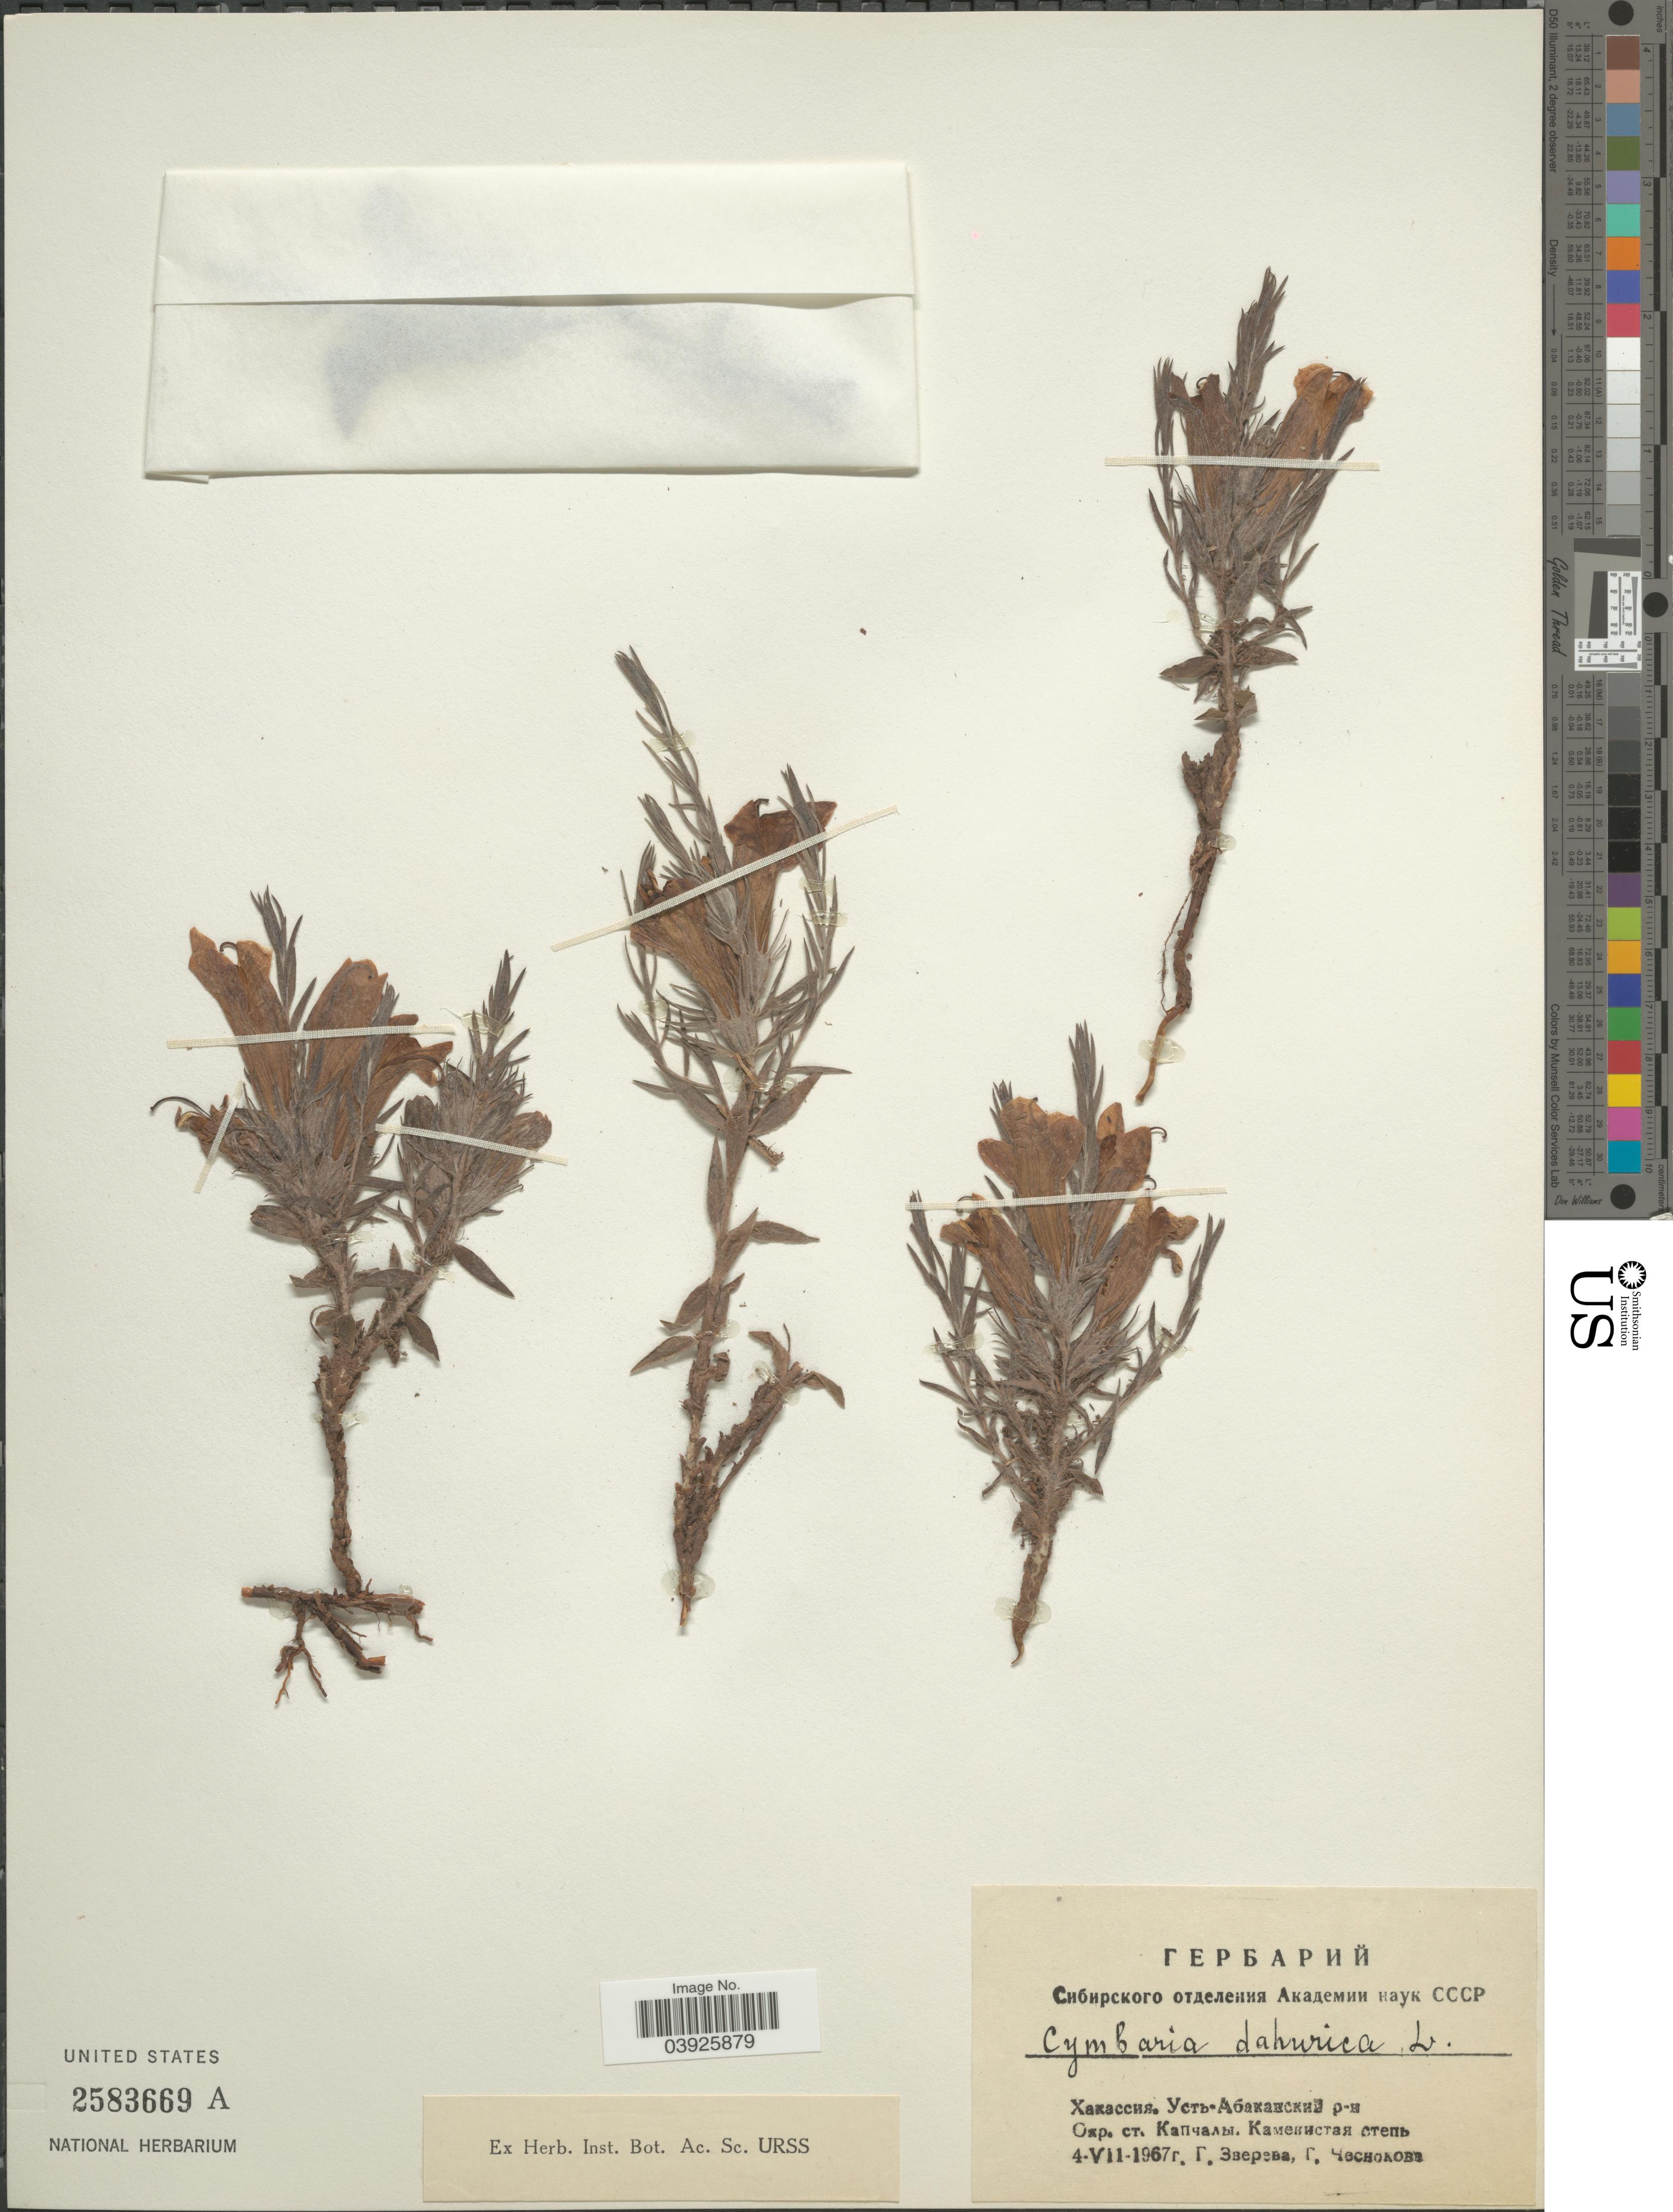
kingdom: Plantae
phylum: Tracheophyta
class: Magnoliopsida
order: Lamiales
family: Orobanchaceae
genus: Cymbaria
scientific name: Cymbaria daurica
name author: L.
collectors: G. Zvereva & G. Chesnokova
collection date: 1967-07-04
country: Russian Federation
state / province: Khakassia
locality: Vicinity of Kapchaly, Ust-Abakanskiy Rayon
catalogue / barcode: US 2583669A